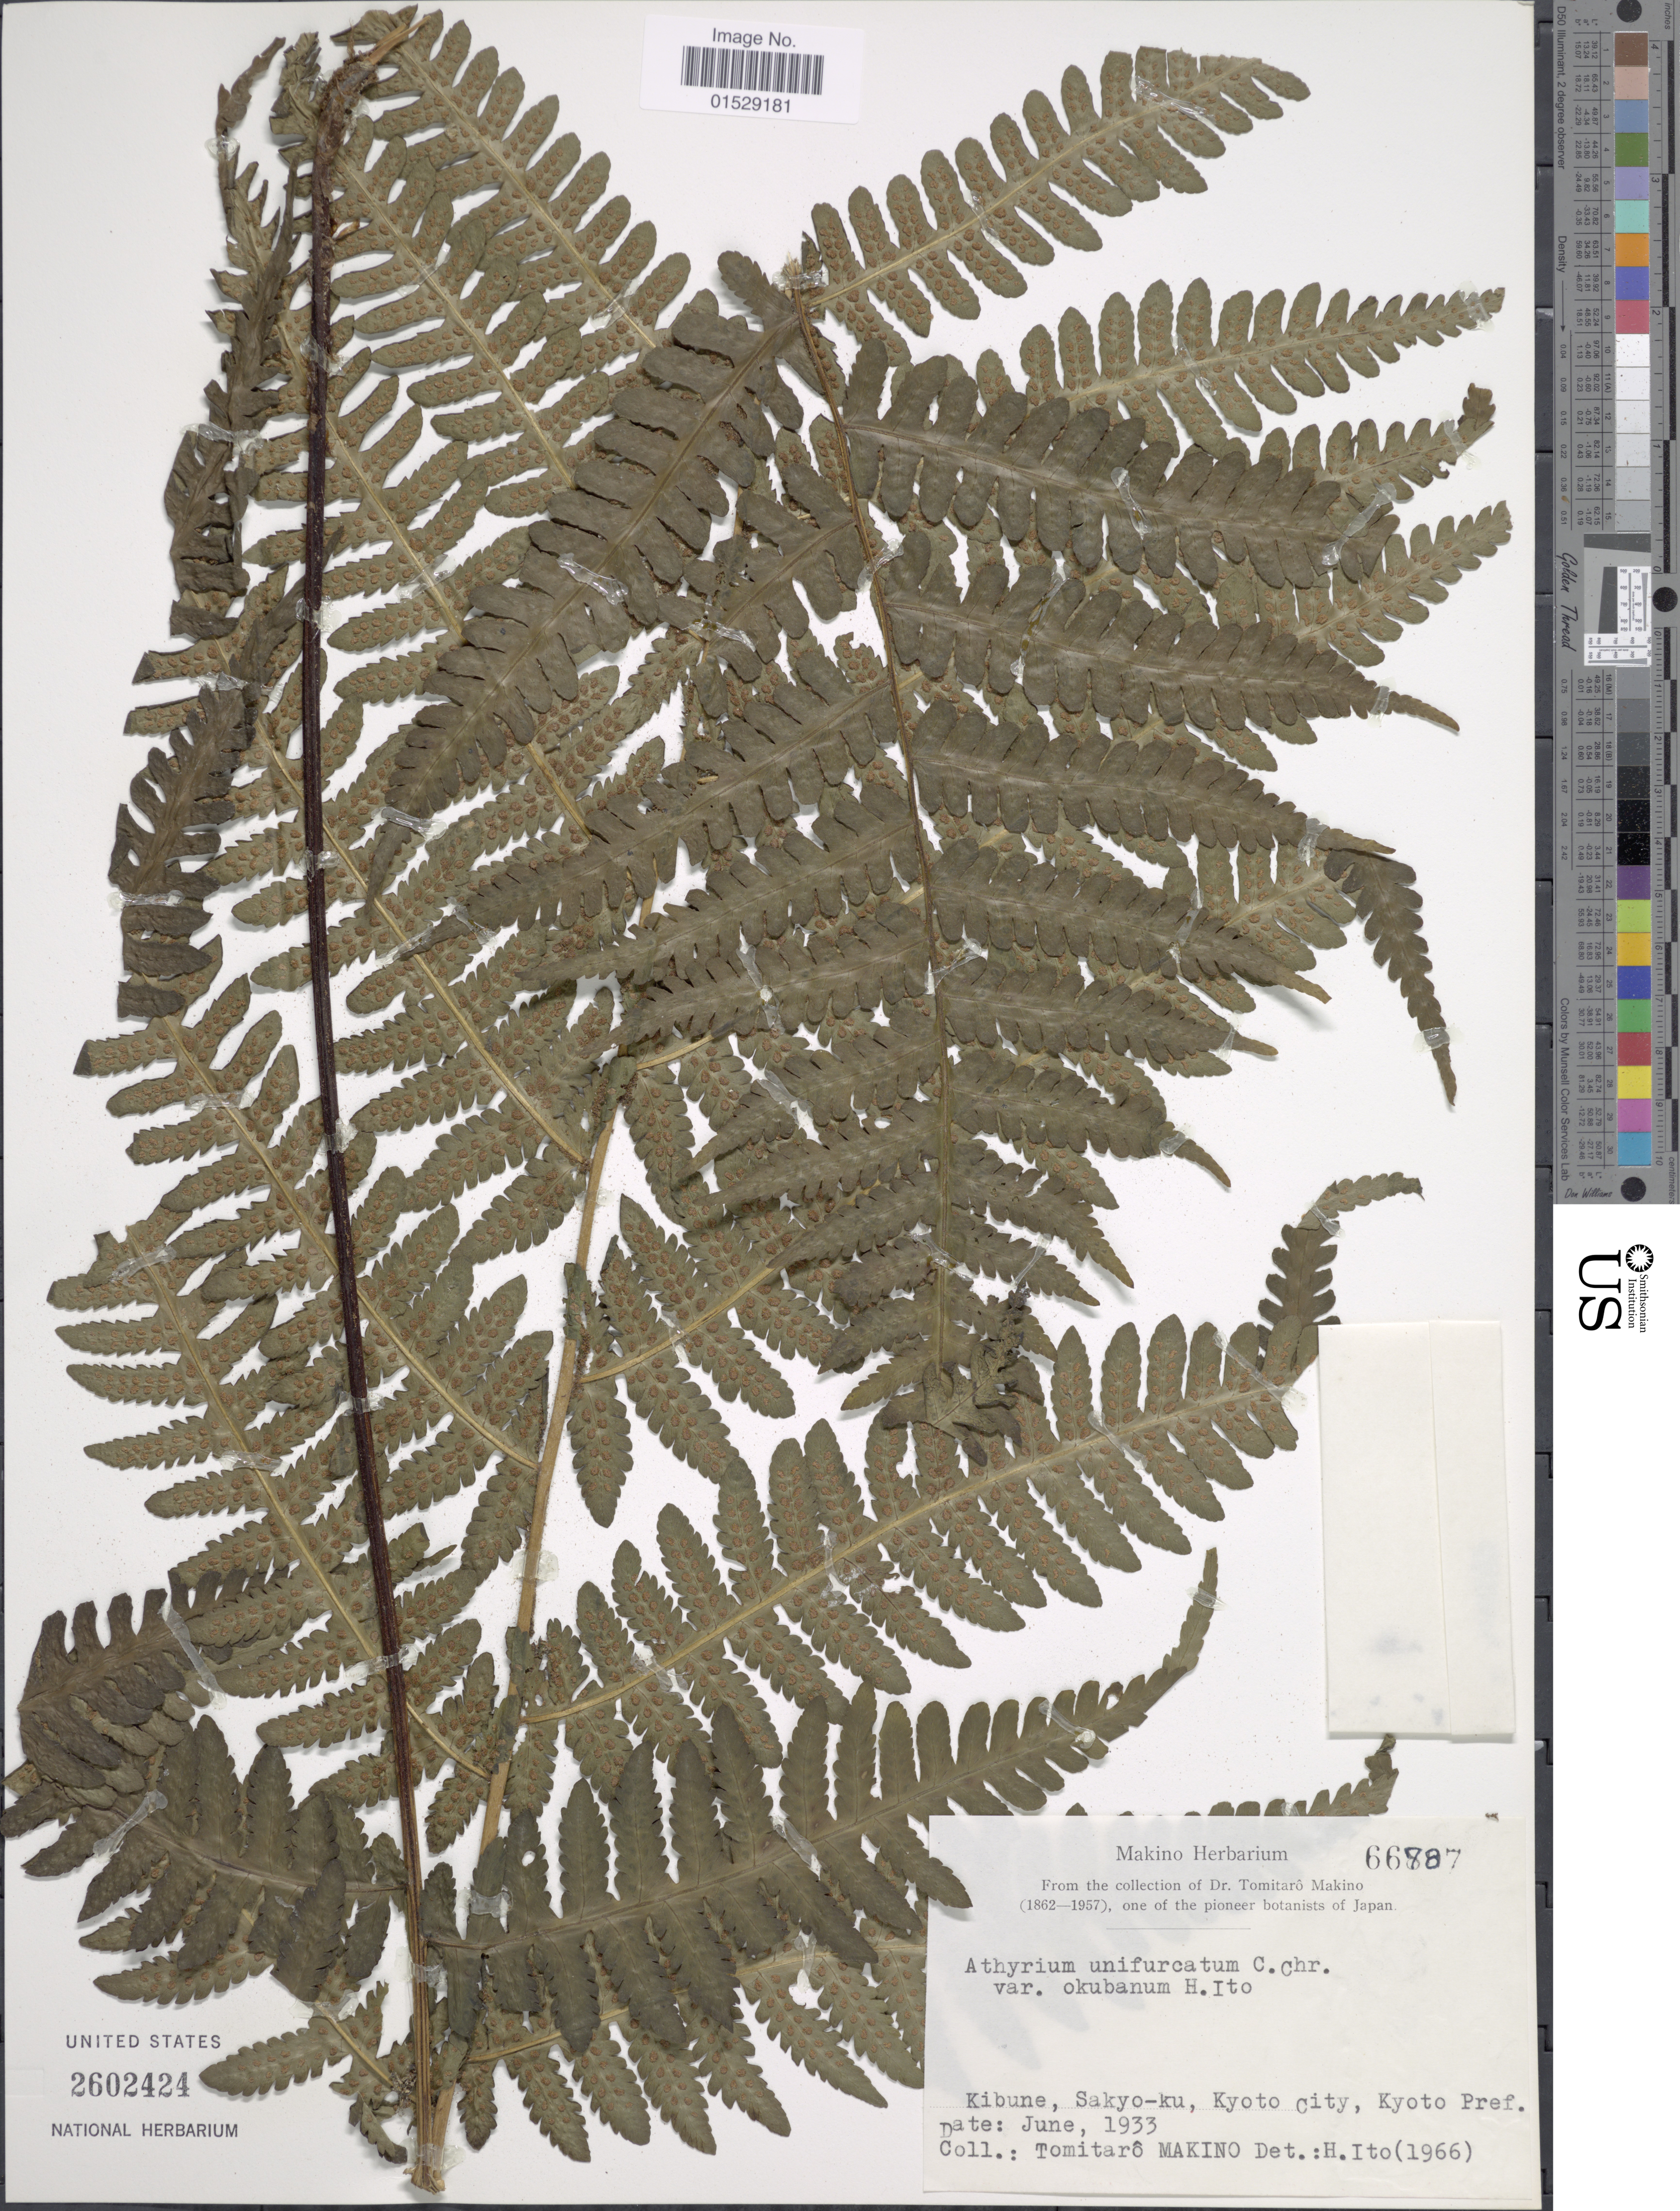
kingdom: Plantae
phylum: Tracheophyta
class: Polypodiopsida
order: Polypodiales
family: Athyriaceae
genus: Deparia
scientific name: Deparia okuboana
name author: (Makino) M. Kato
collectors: T. Makino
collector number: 66787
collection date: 1933-06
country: Japan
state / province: Kyoto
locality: Kibune, Sakyo-ku, Kyoto city, Kyoto Pref.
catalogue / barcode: US 2602424